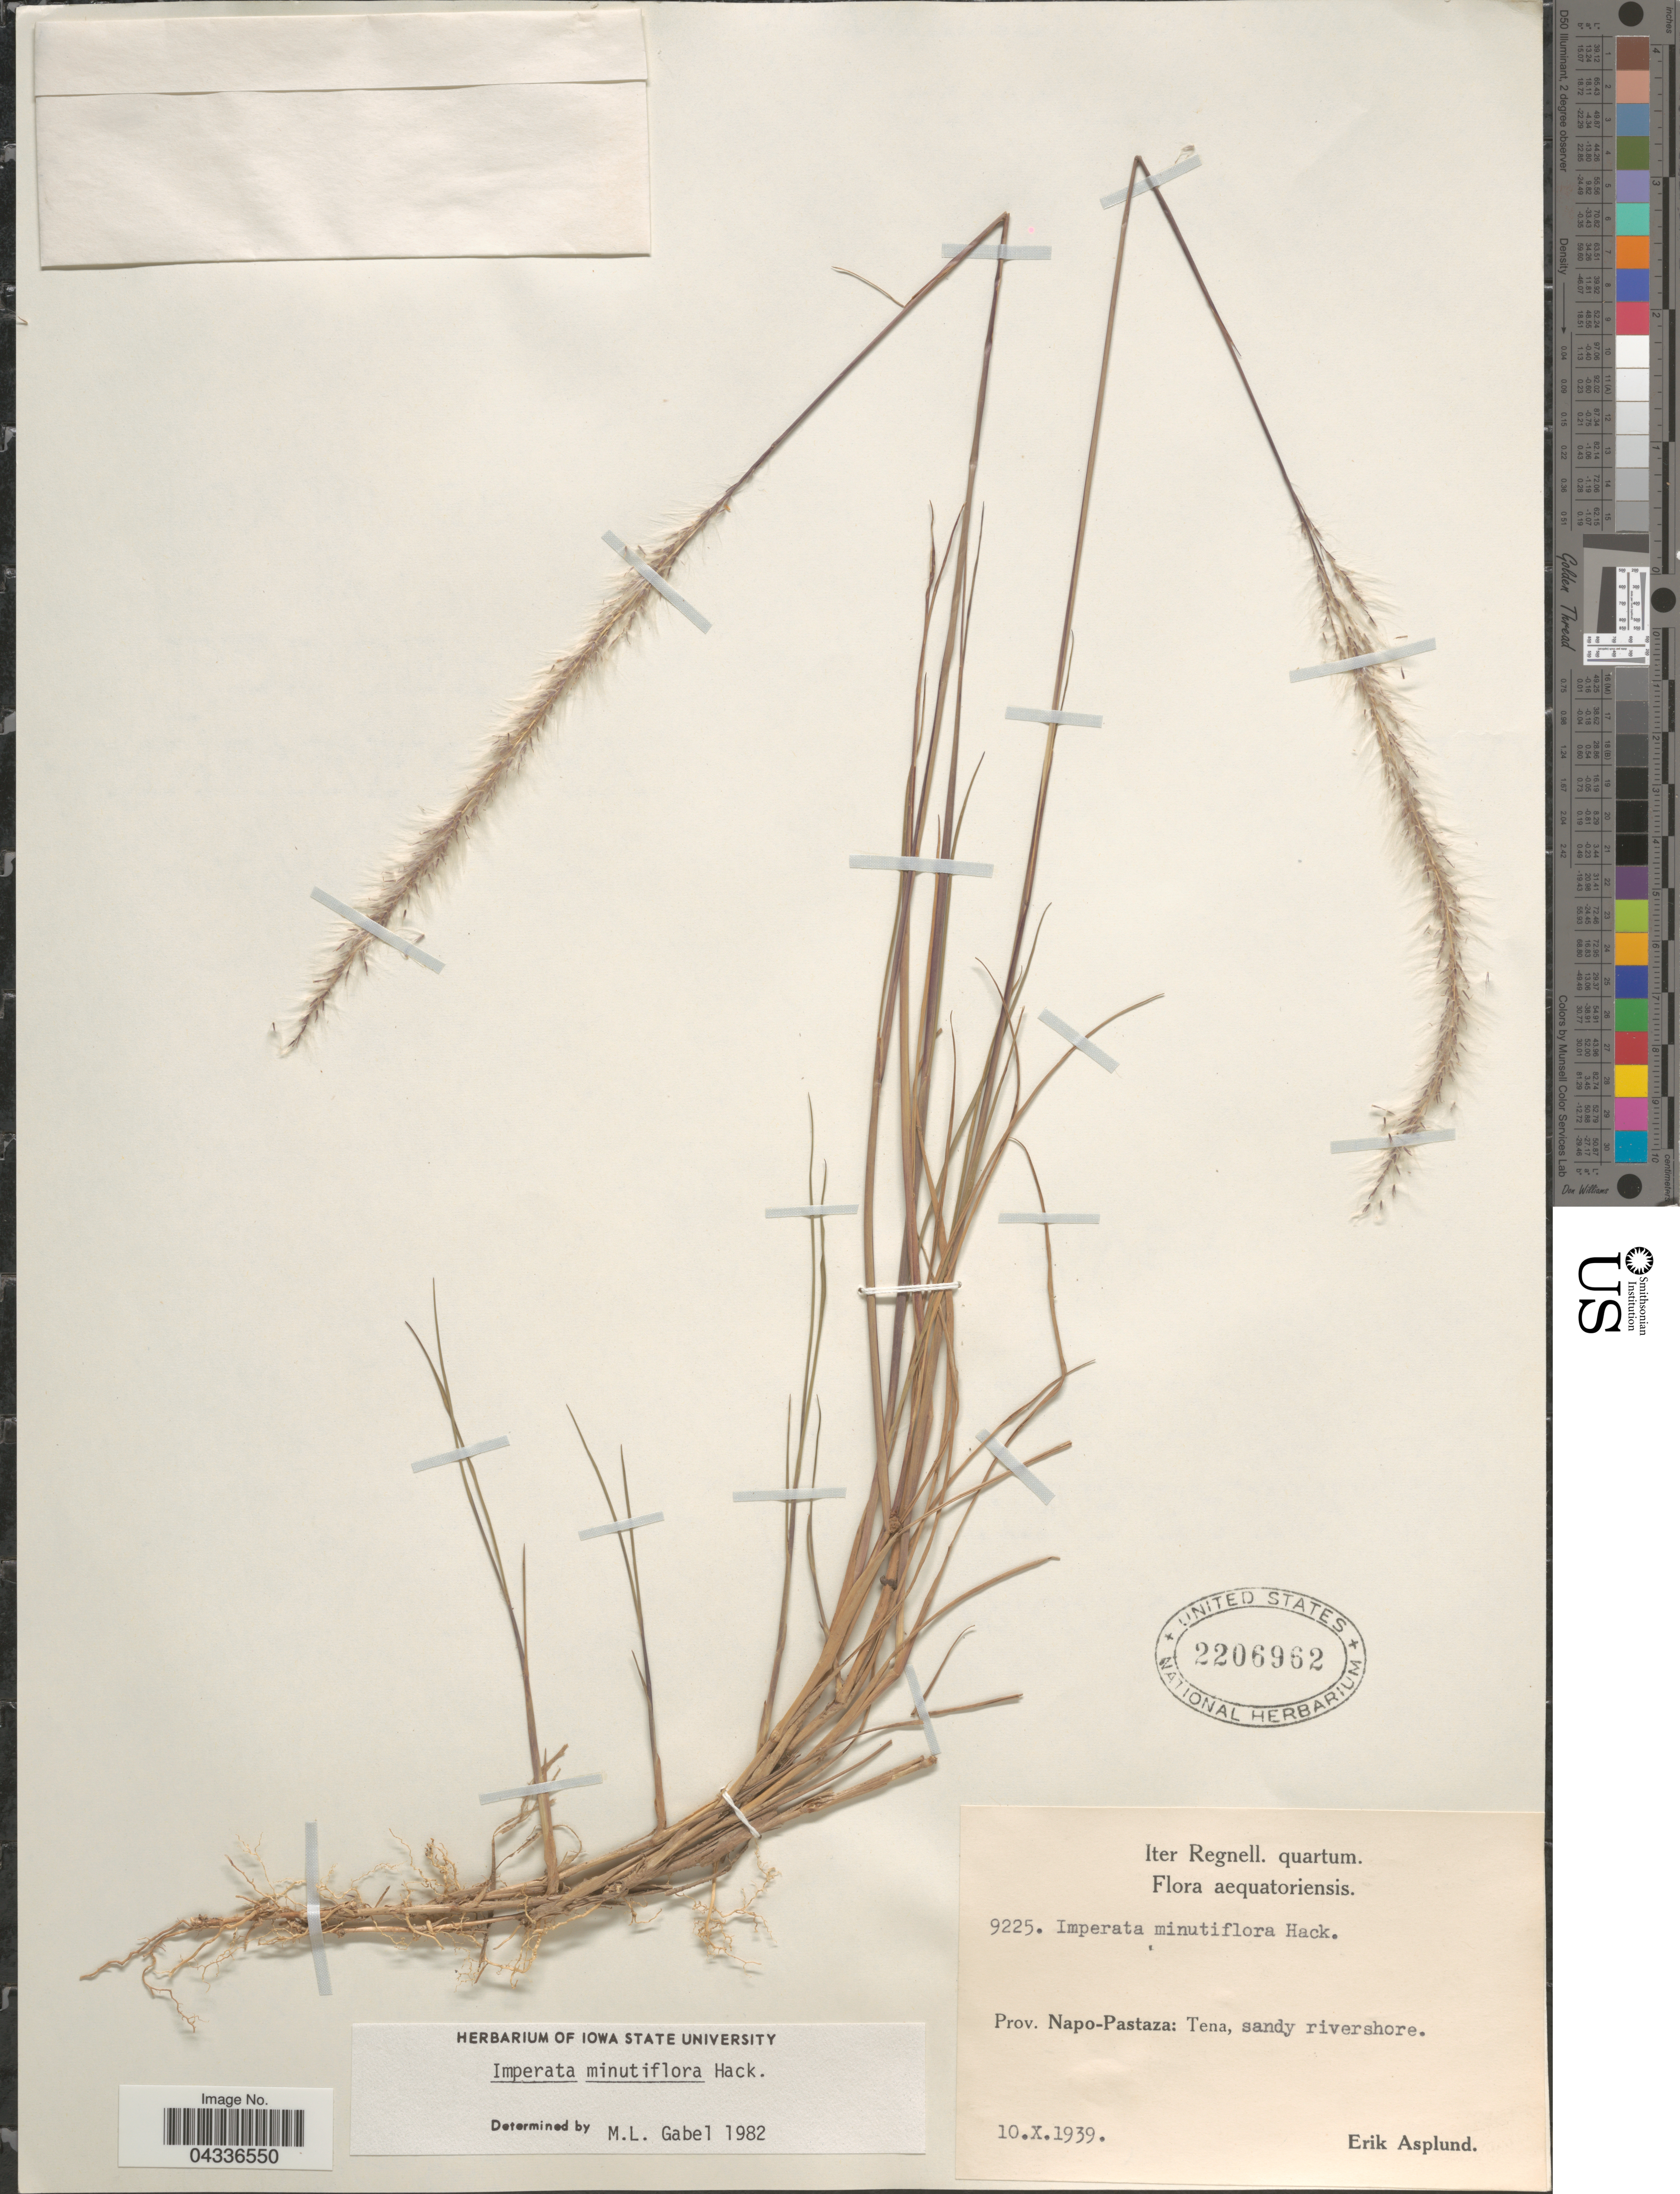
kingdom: Plantae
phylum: Tracheophyta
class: Liliopsida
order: Poales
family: Poaceae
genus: Imperata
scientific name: Imperata minutiflora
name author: Hack.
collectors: E. Asplund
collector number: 9225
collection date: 1939-10-10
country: Ecuador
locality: Iter Regnell. quartum. Aequatoriensis. Prov. Napo-Pastaza: Tena, sandy rivershore.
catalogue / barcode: US 2206962